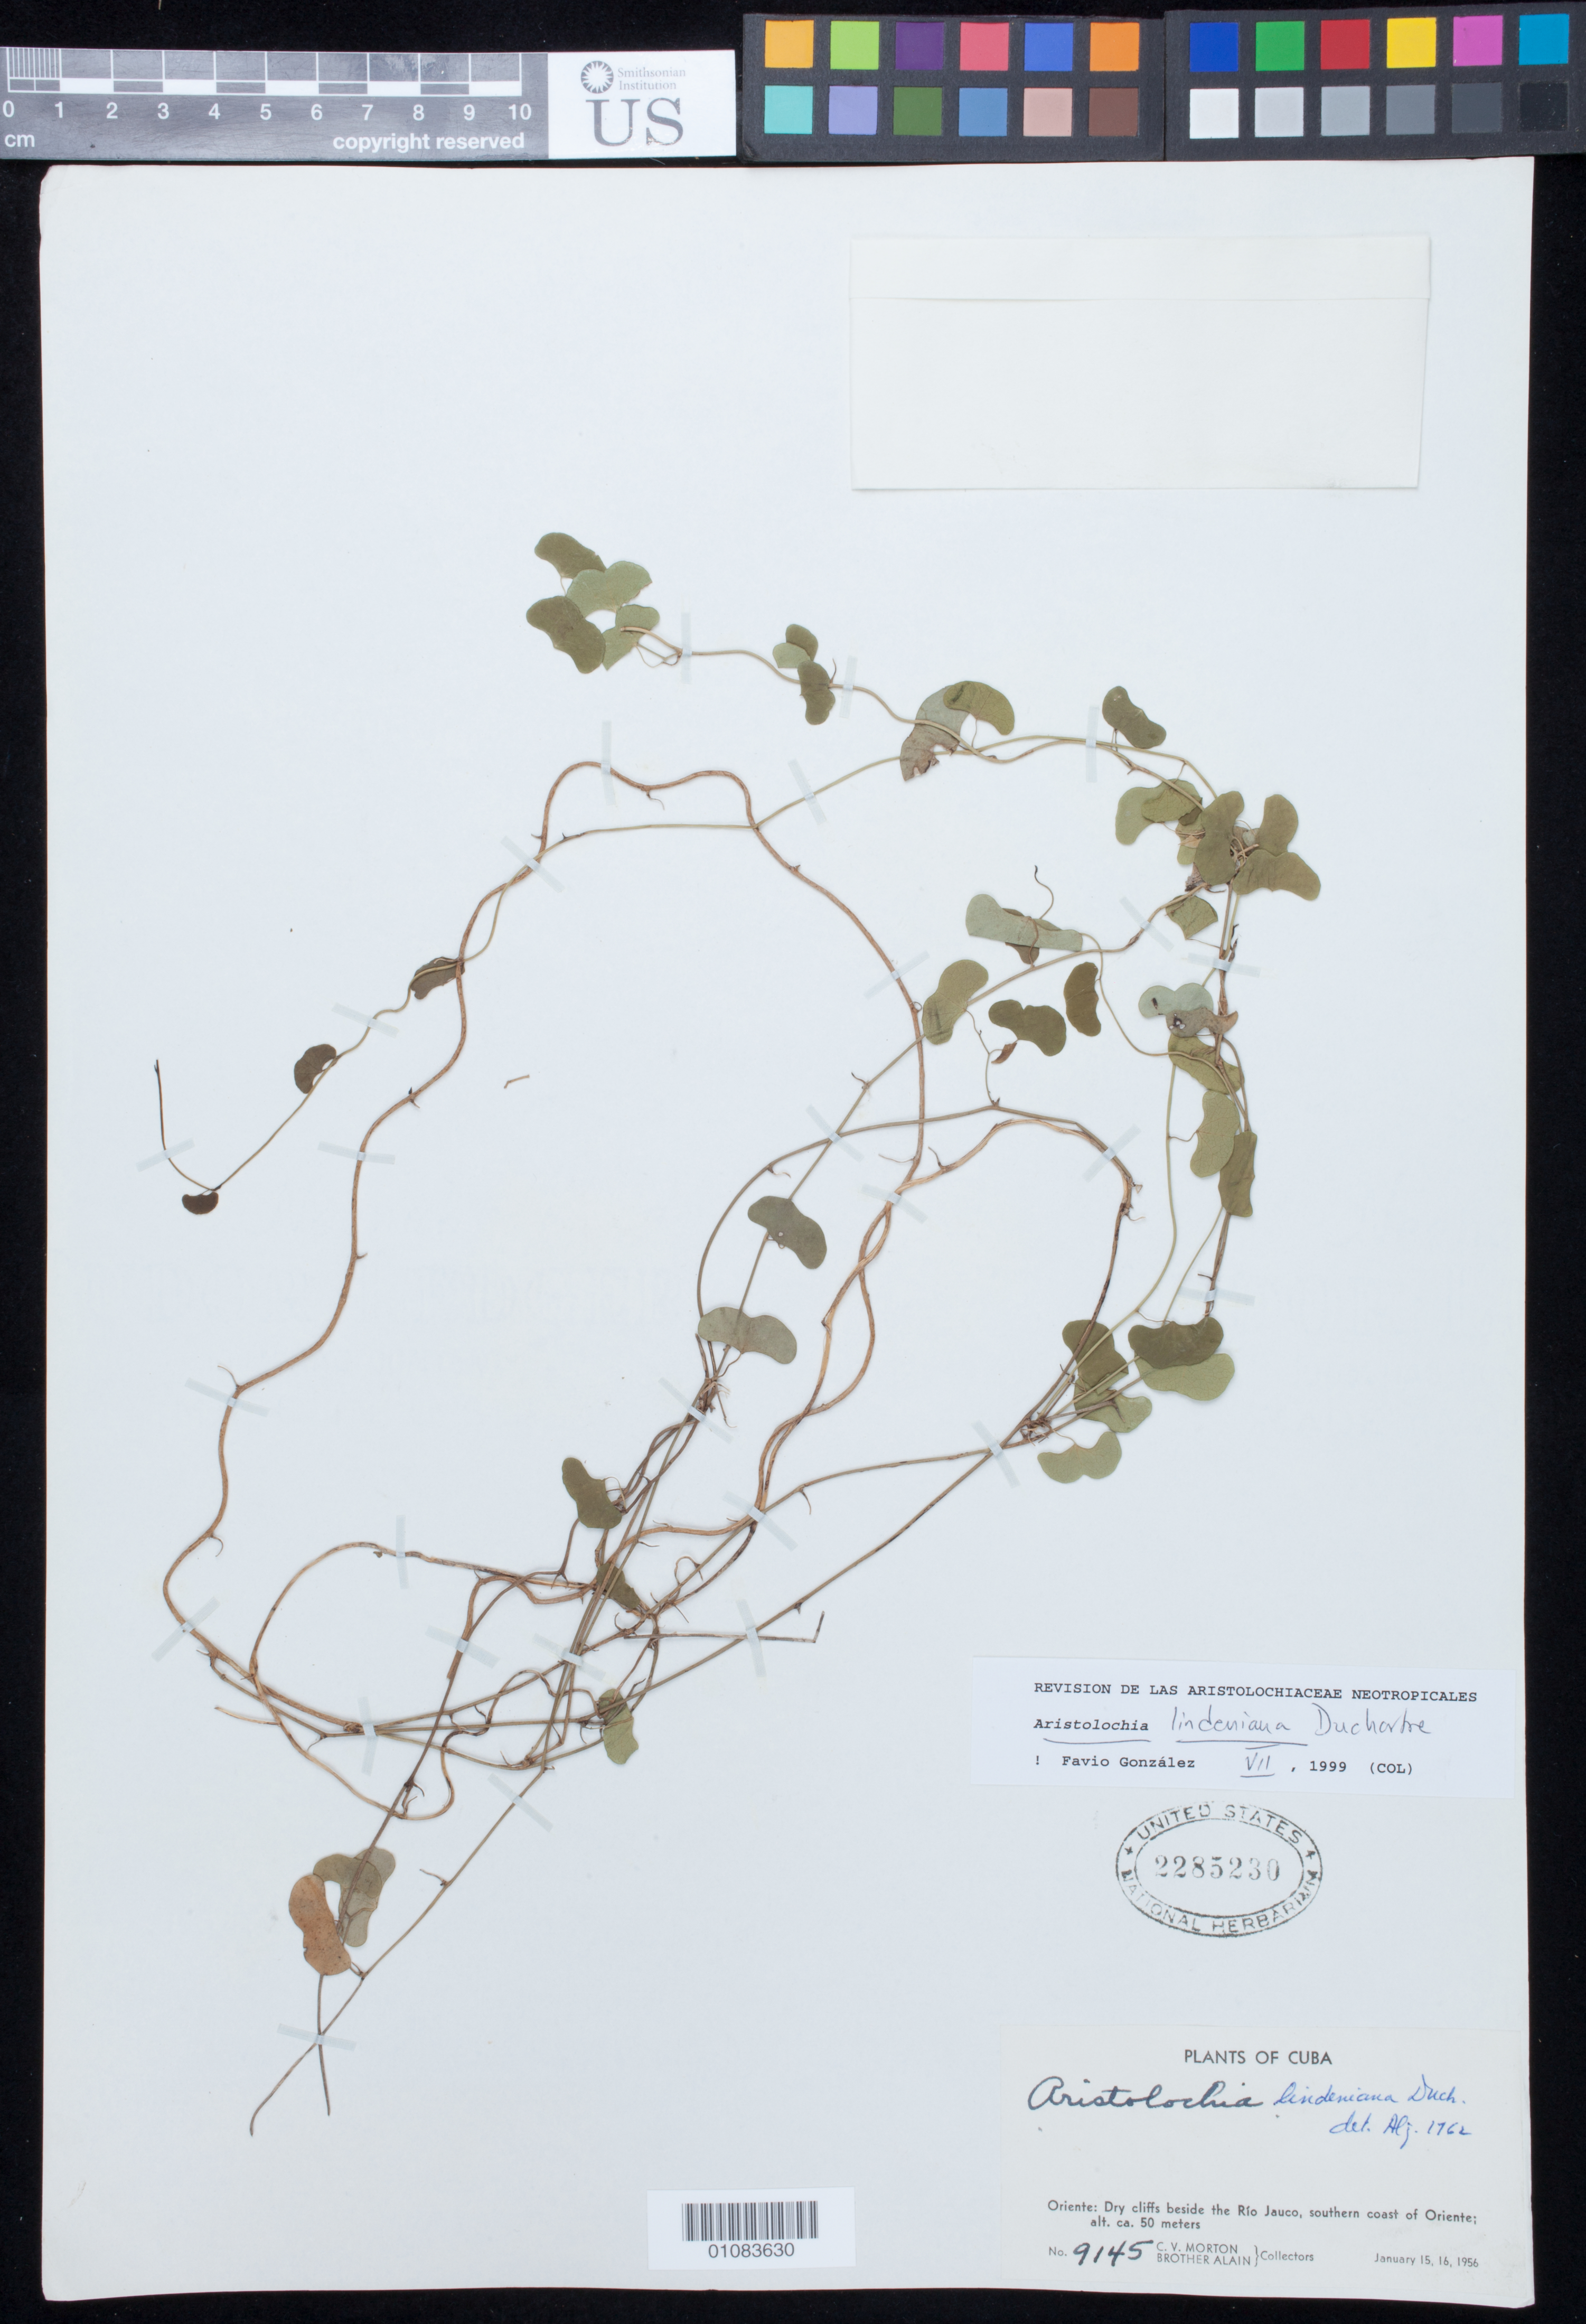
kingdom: Plantae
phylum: Tracheophyta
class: Magnoliopsida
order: Piperales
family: Aristolochiaceae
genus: Aristolochia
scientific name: Aristolochia lindeniana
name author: Duch.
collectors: C. V. Morton & A. H. Liogier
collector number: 9145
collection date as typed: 15 Jan 1956 and 16 Jan 1956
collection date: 1956-01-15,1956-01-16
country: Cuba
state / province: Guantánamo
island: Cuba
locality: Oriente: Dry cliffs beside the Rio Jauco, southern coast of Oriente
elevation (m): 50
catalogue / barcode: US 2285230